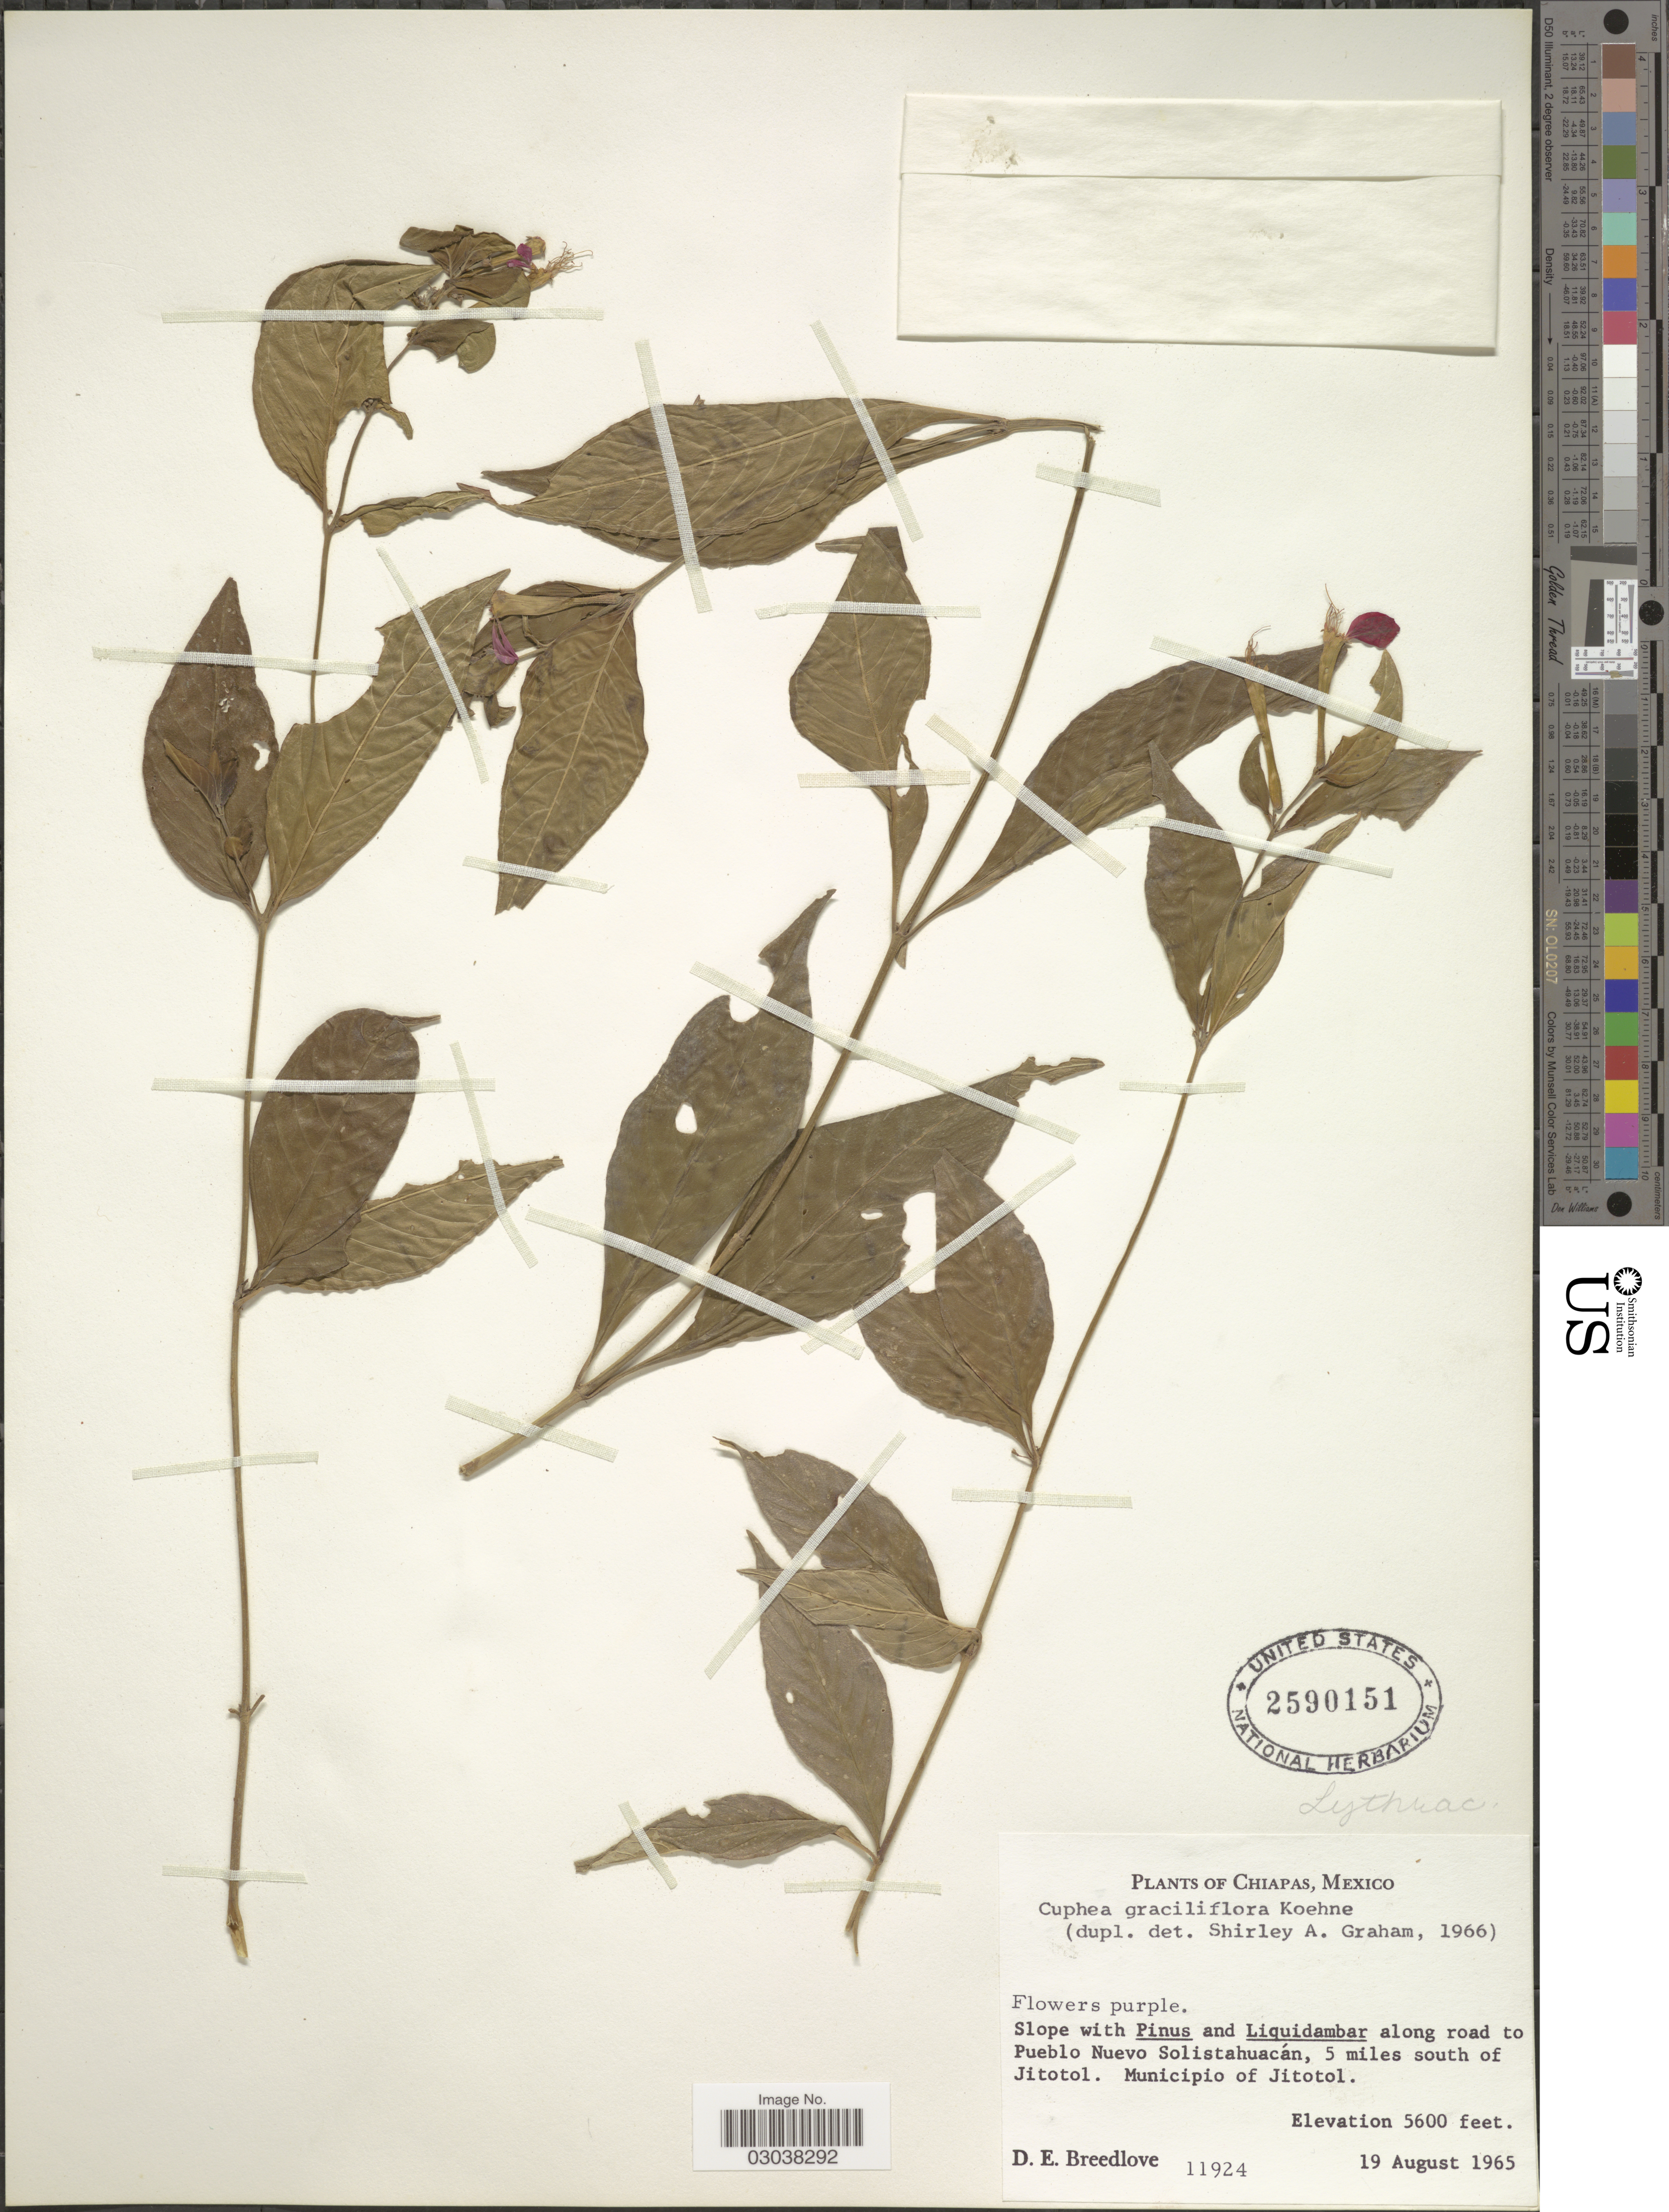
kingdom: Plantae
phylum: Tracheophyta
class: Magnoliopsida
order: Myrtales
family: Lythraceae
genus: Cuphea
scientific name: Cuphea graciliflora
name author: Koehne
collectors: D. E. Breedlove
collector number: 11924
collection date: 1965-08-19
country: Mexico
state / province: Chiapas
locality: Along road to Pueblo Nuevo Solistahuacán, 5 miles south of Jitotol. Municipio of Jitotol.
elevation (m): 1707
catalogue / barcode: US 2590151